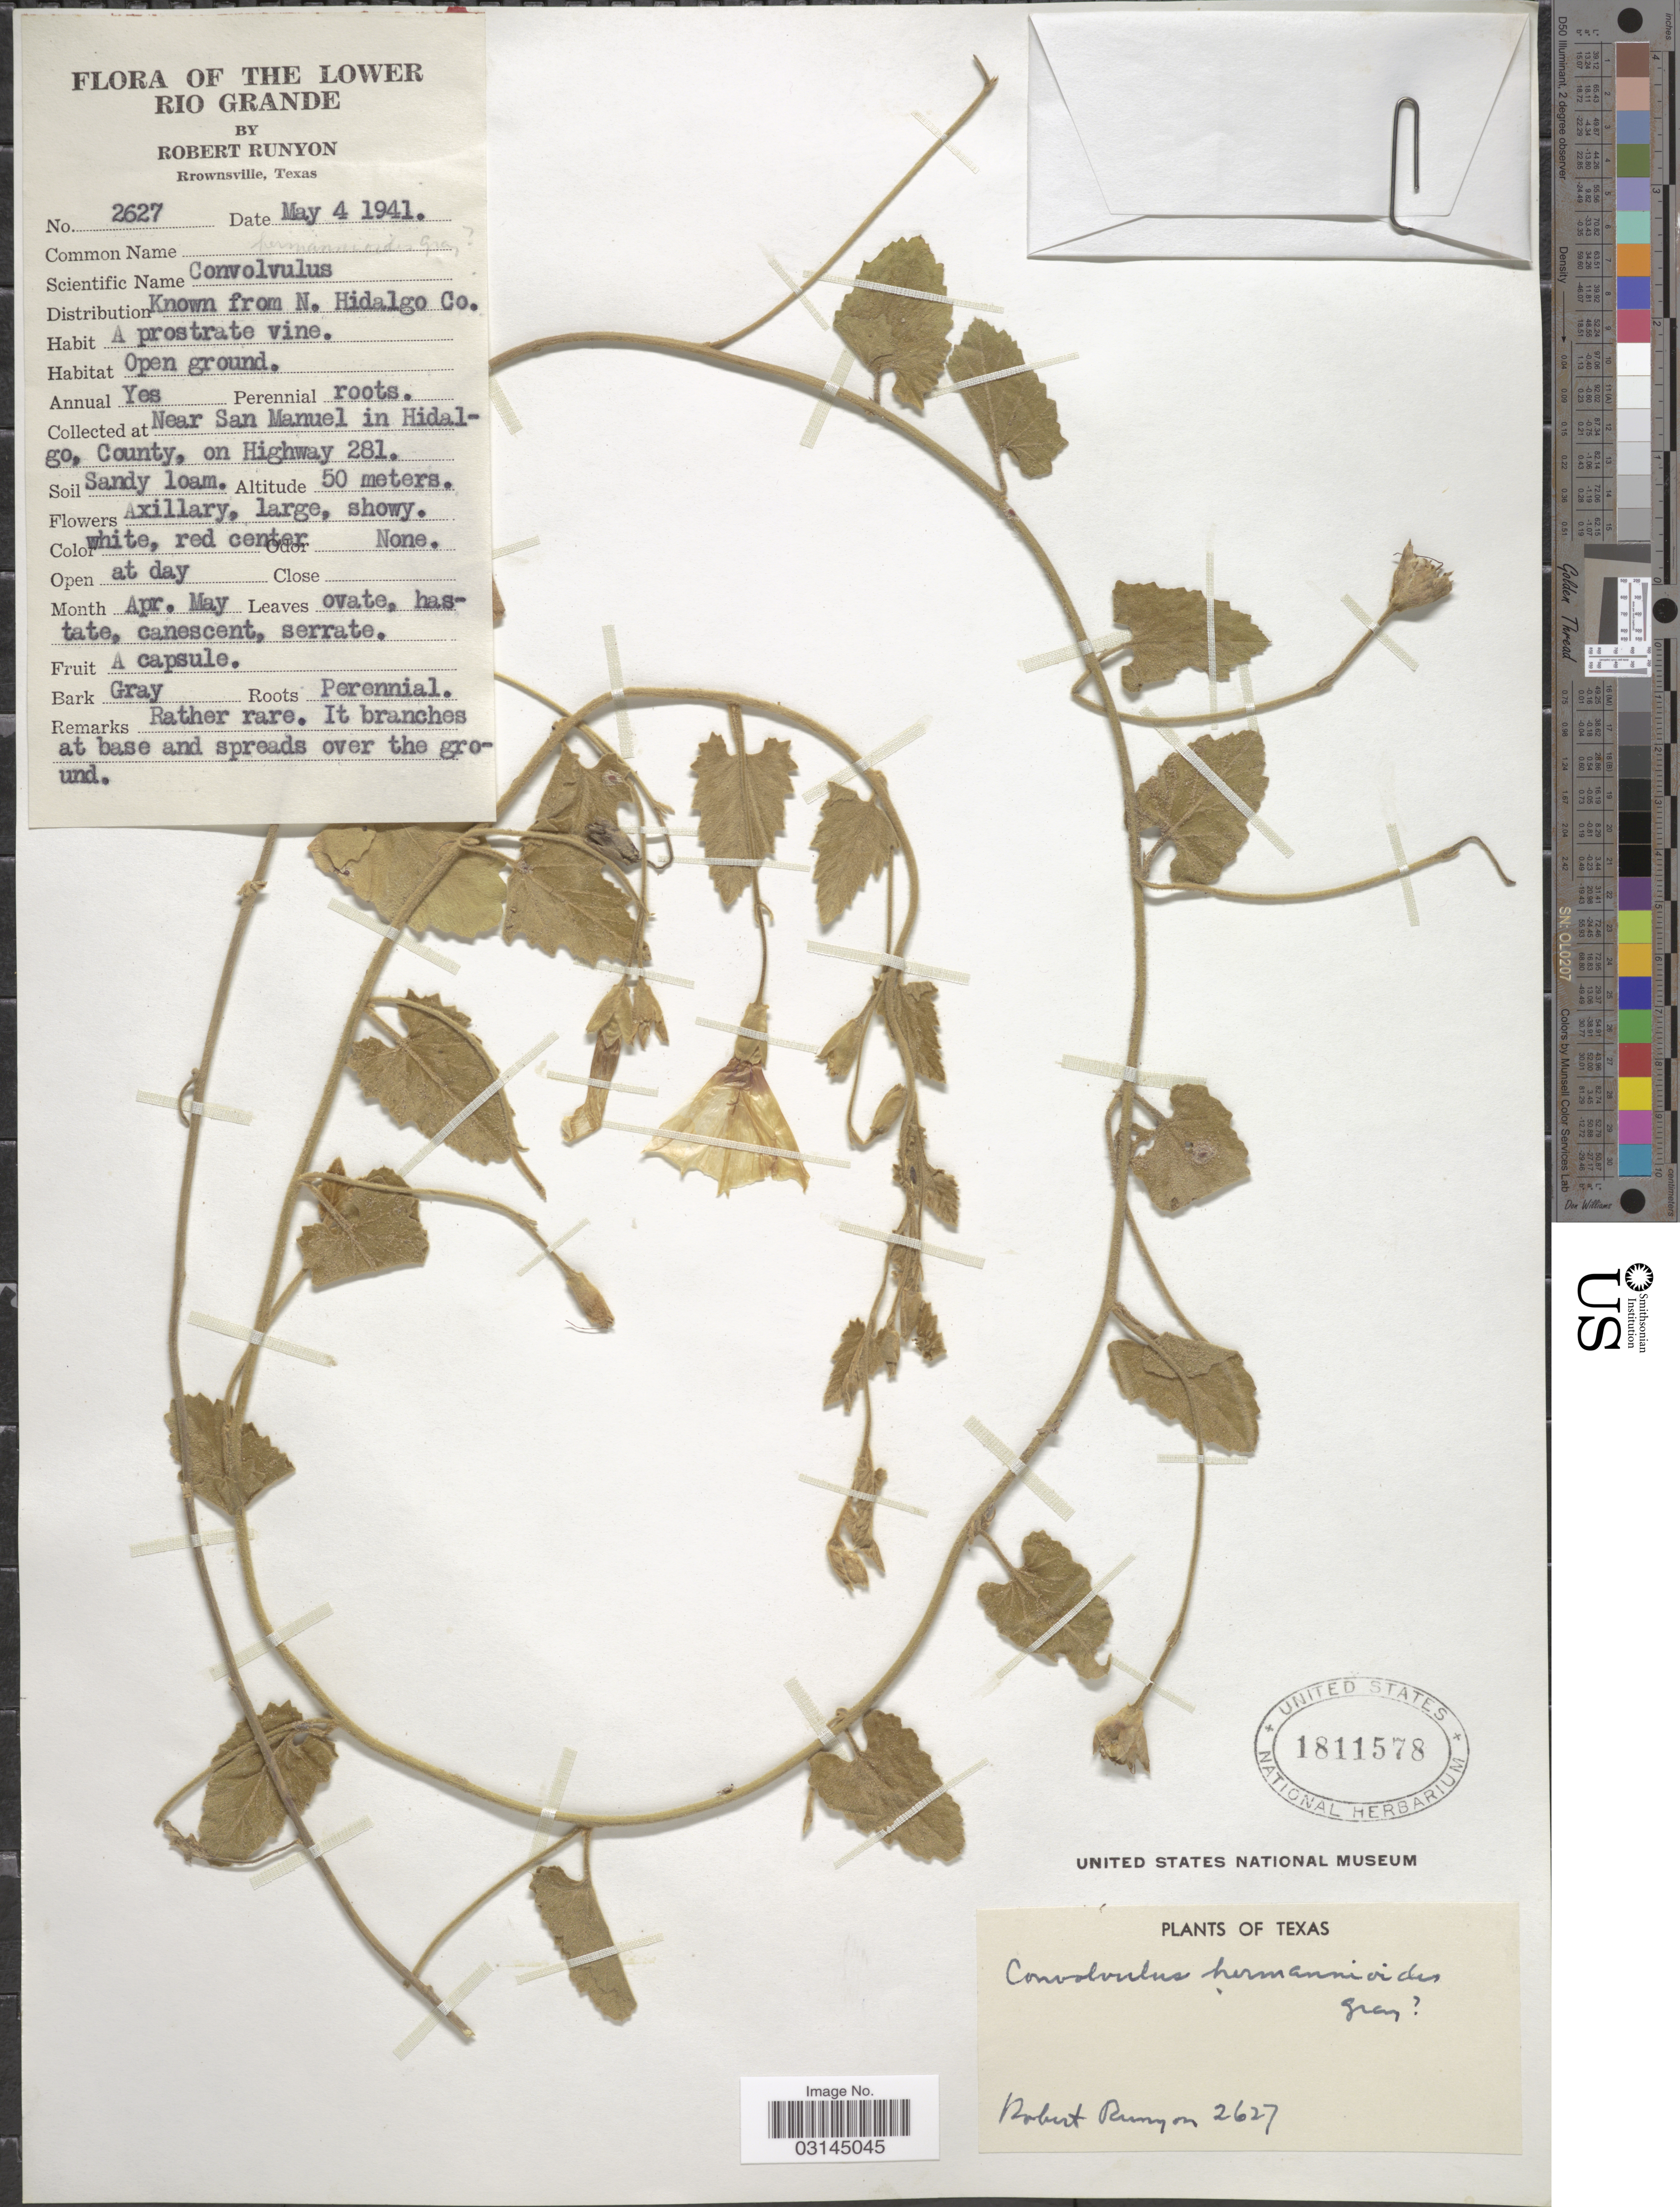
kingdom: Plantae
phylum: Tracheophyta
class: Magnoliopsida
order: Solanales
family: Convolvulaceae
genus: Convolvulus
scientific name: Convolvulus hermannioides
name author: A. Gray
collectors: R. Runyon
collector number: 2627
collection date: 1941-05-04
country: United States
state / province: Texas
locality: Known from N. Hidalgo Co. Near San Manuel in Hidalgo, County, on Highway 281.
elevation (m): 50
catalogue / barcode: US 1811578